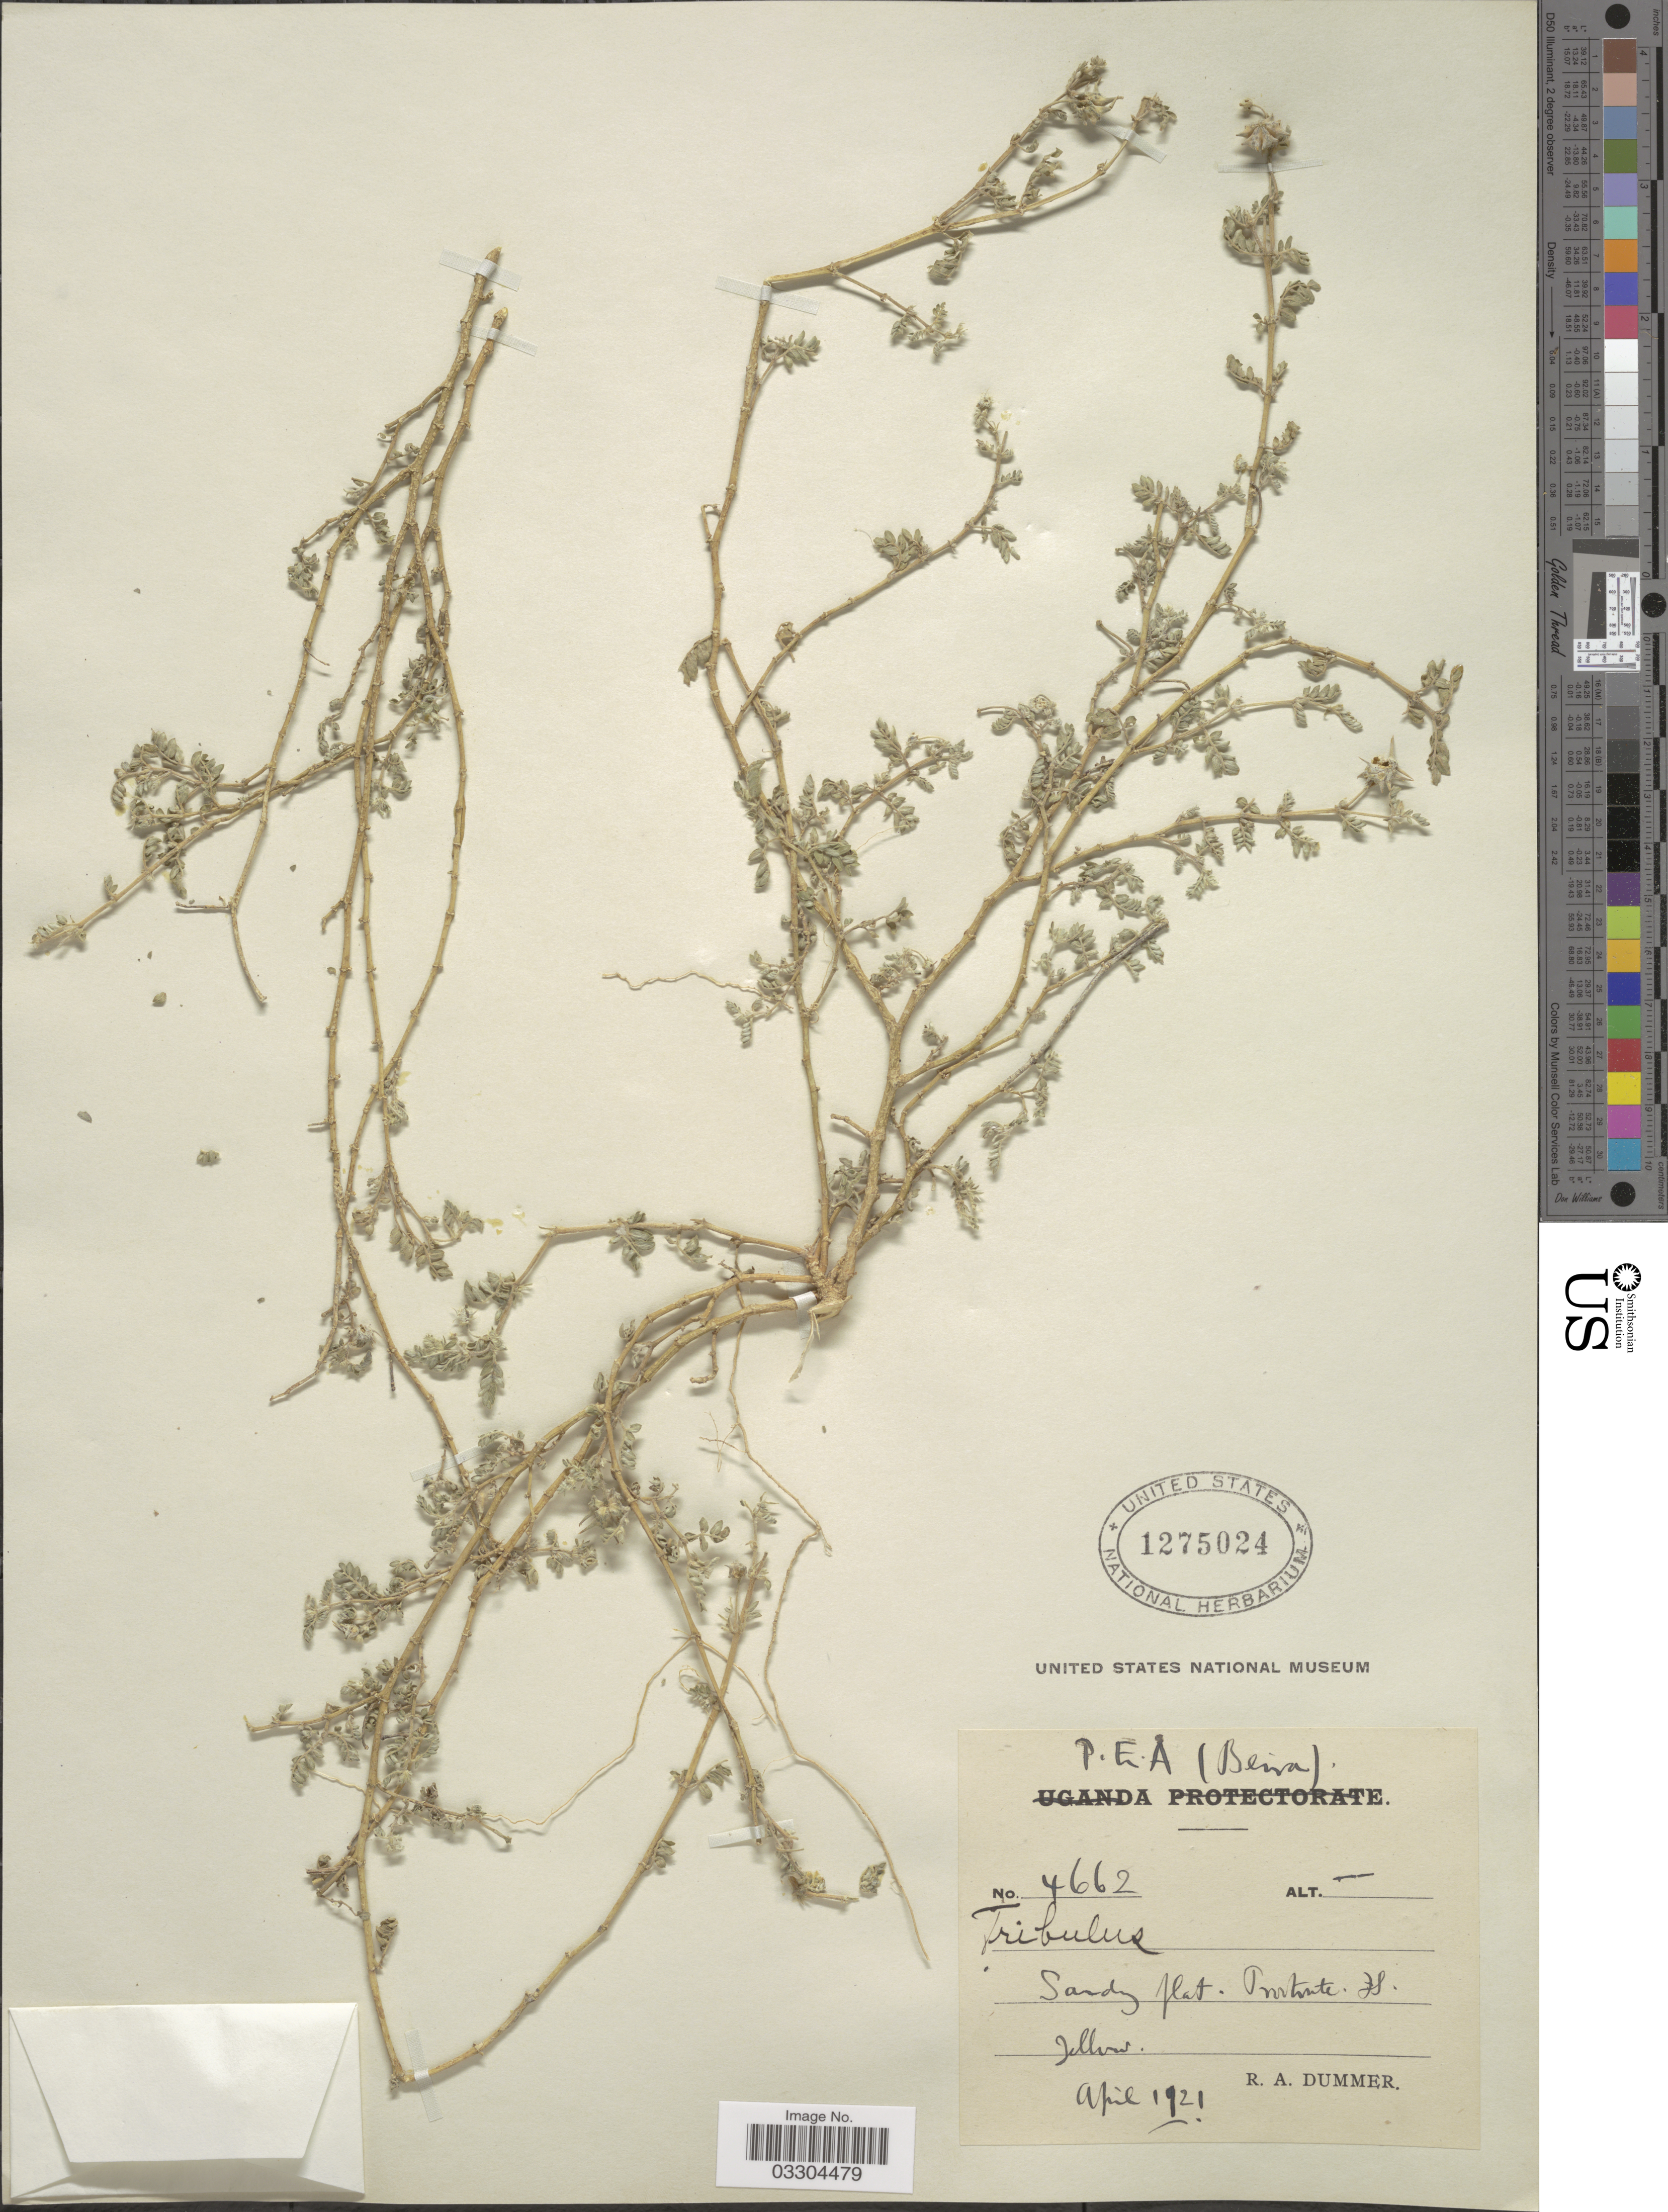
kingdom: Plantae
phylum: Tracheophyta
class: Magnoliopsida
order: Zygophyllales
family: Zygophyllaceae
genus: Tribulus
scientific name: Tribulus sp.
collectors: R. Dümmer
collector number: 4662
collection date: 1921-04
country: Mozambique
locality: P.E.A. (Beira).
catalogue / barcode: US 1275024